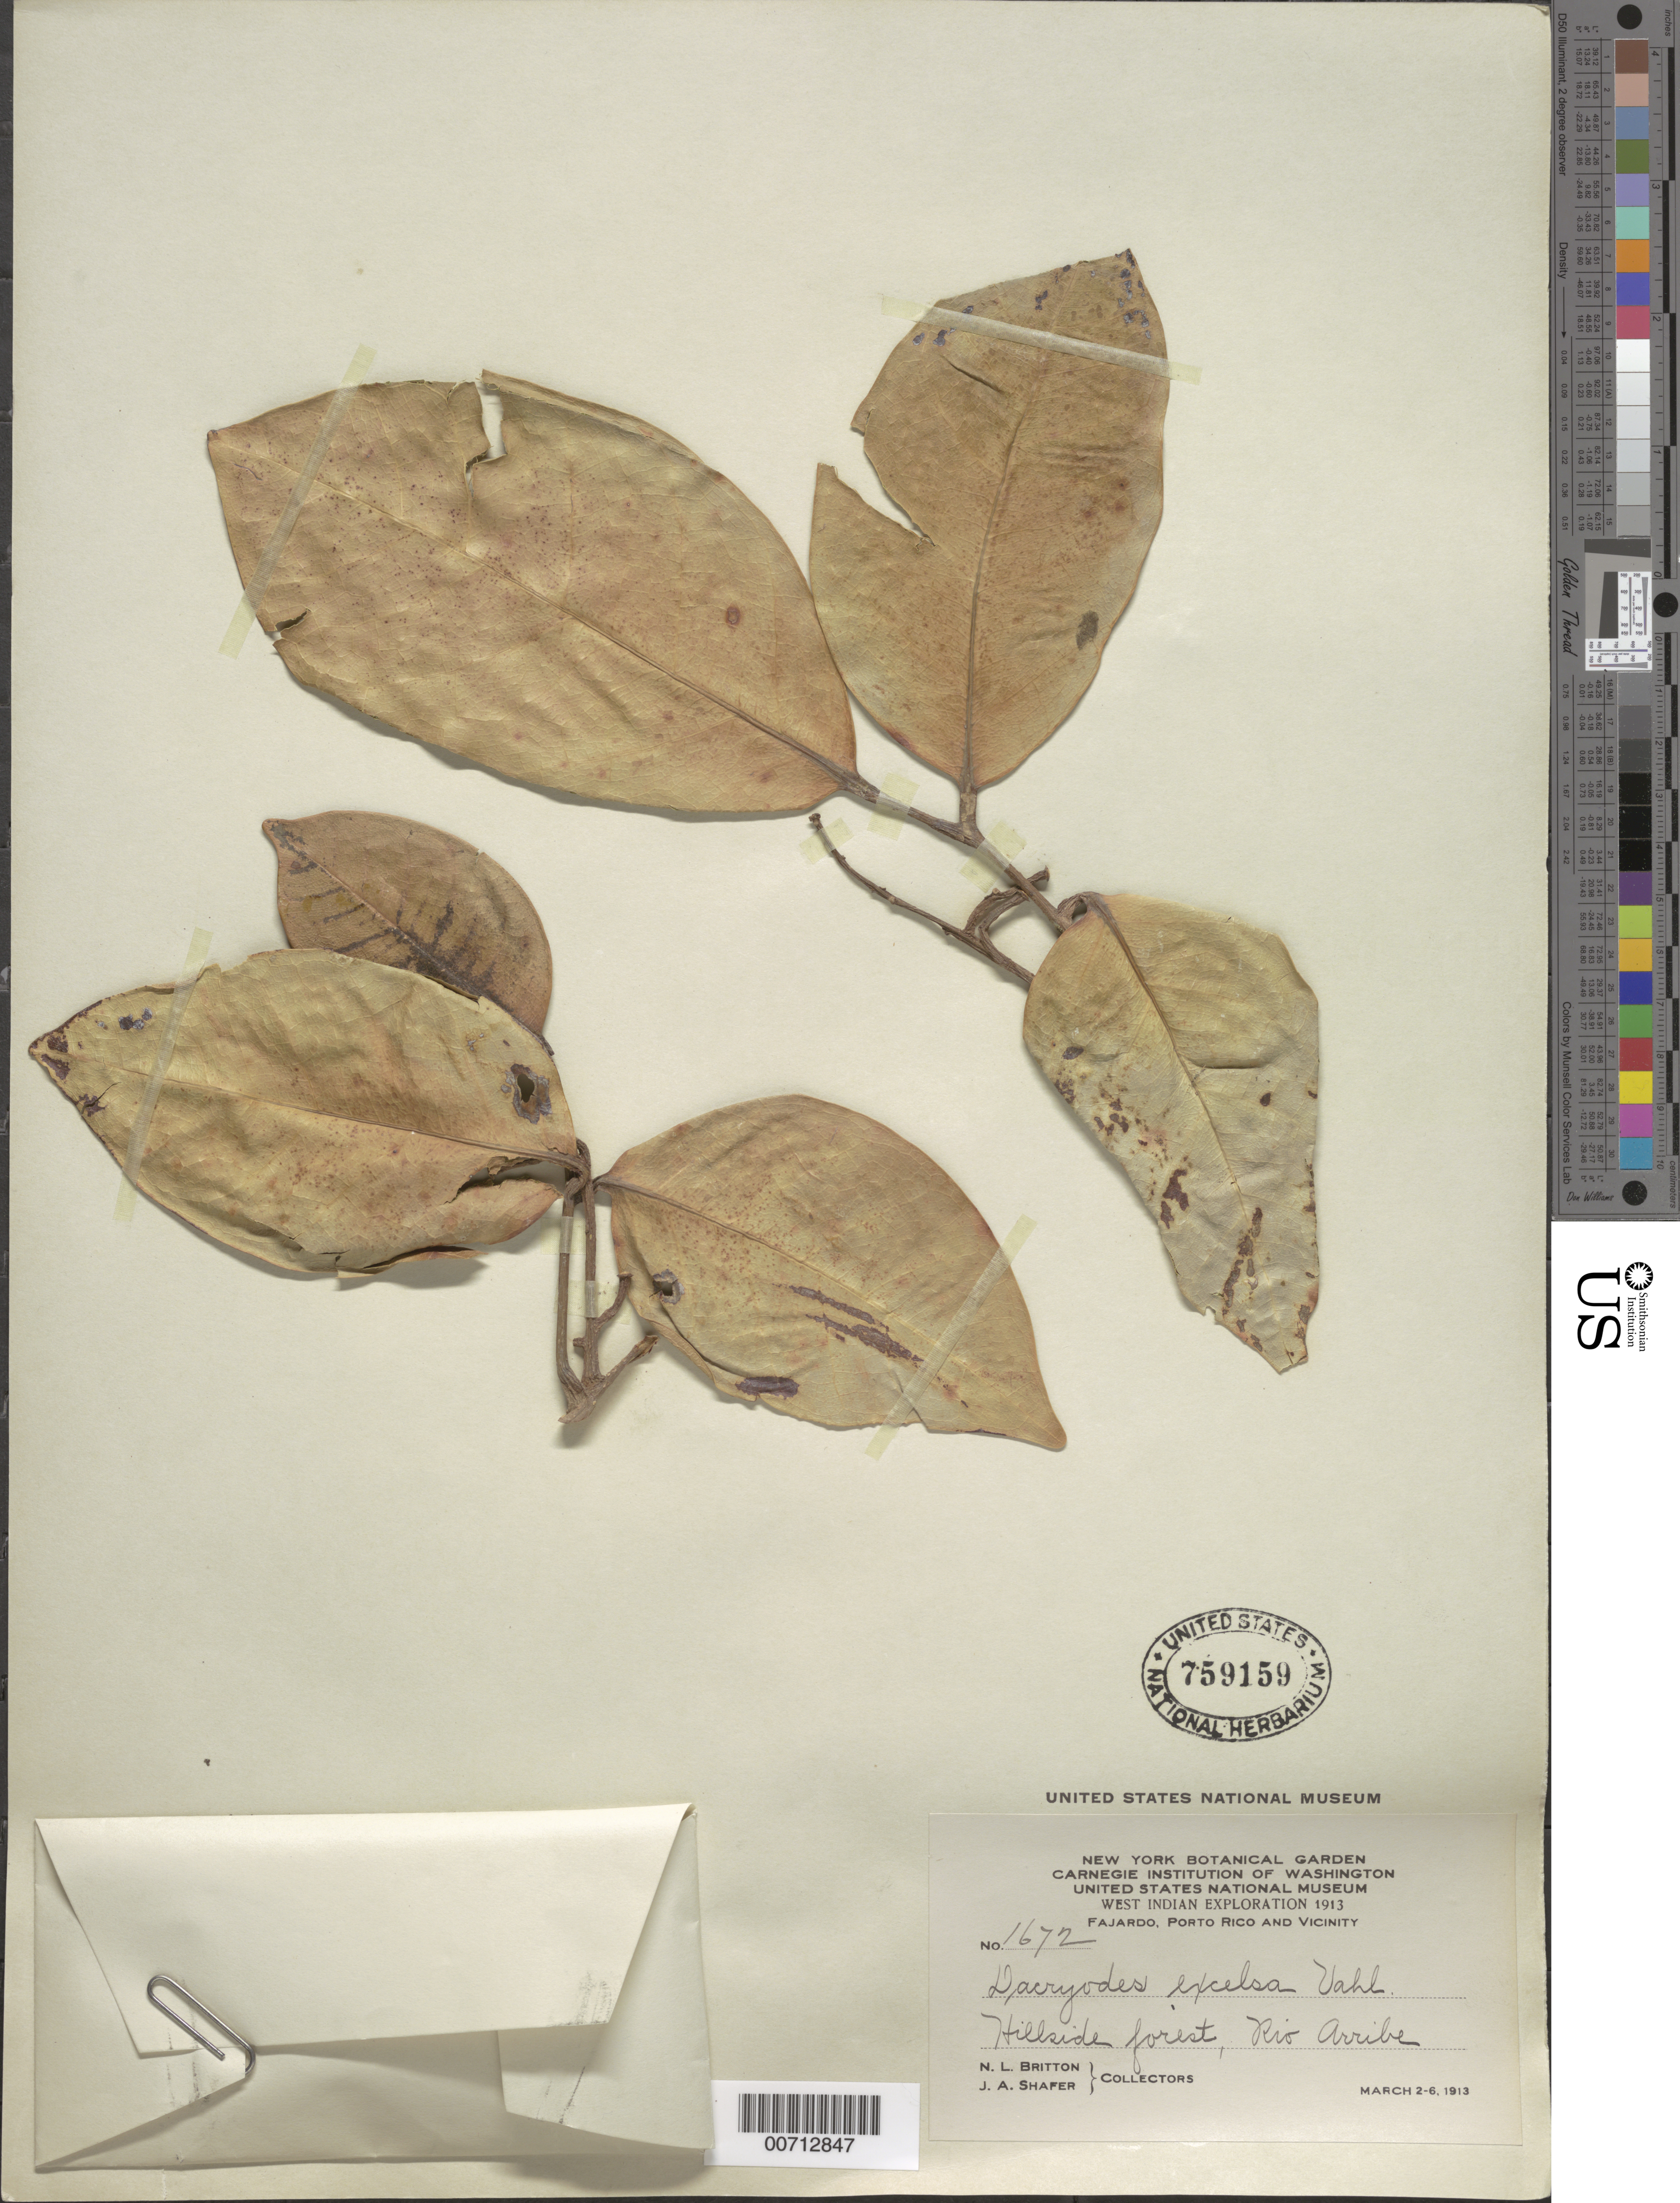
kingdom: Plantae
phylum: Tracheophyta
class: Magnoliopsida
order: Sapindales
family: Burseraceae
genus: Dacryodes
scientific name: Dacryodes excelsa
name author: Vahl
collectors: N. Britton & J. A. Shafer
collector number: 1672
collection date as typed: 02 Mar 1913 to 06 Mar 1913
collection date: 1913-03-02/1913-03-06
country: Puerto Rico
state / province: Fajardo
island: Greater Antilles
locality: Rio Arribe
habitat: Hillside forest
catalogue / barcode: US 759159